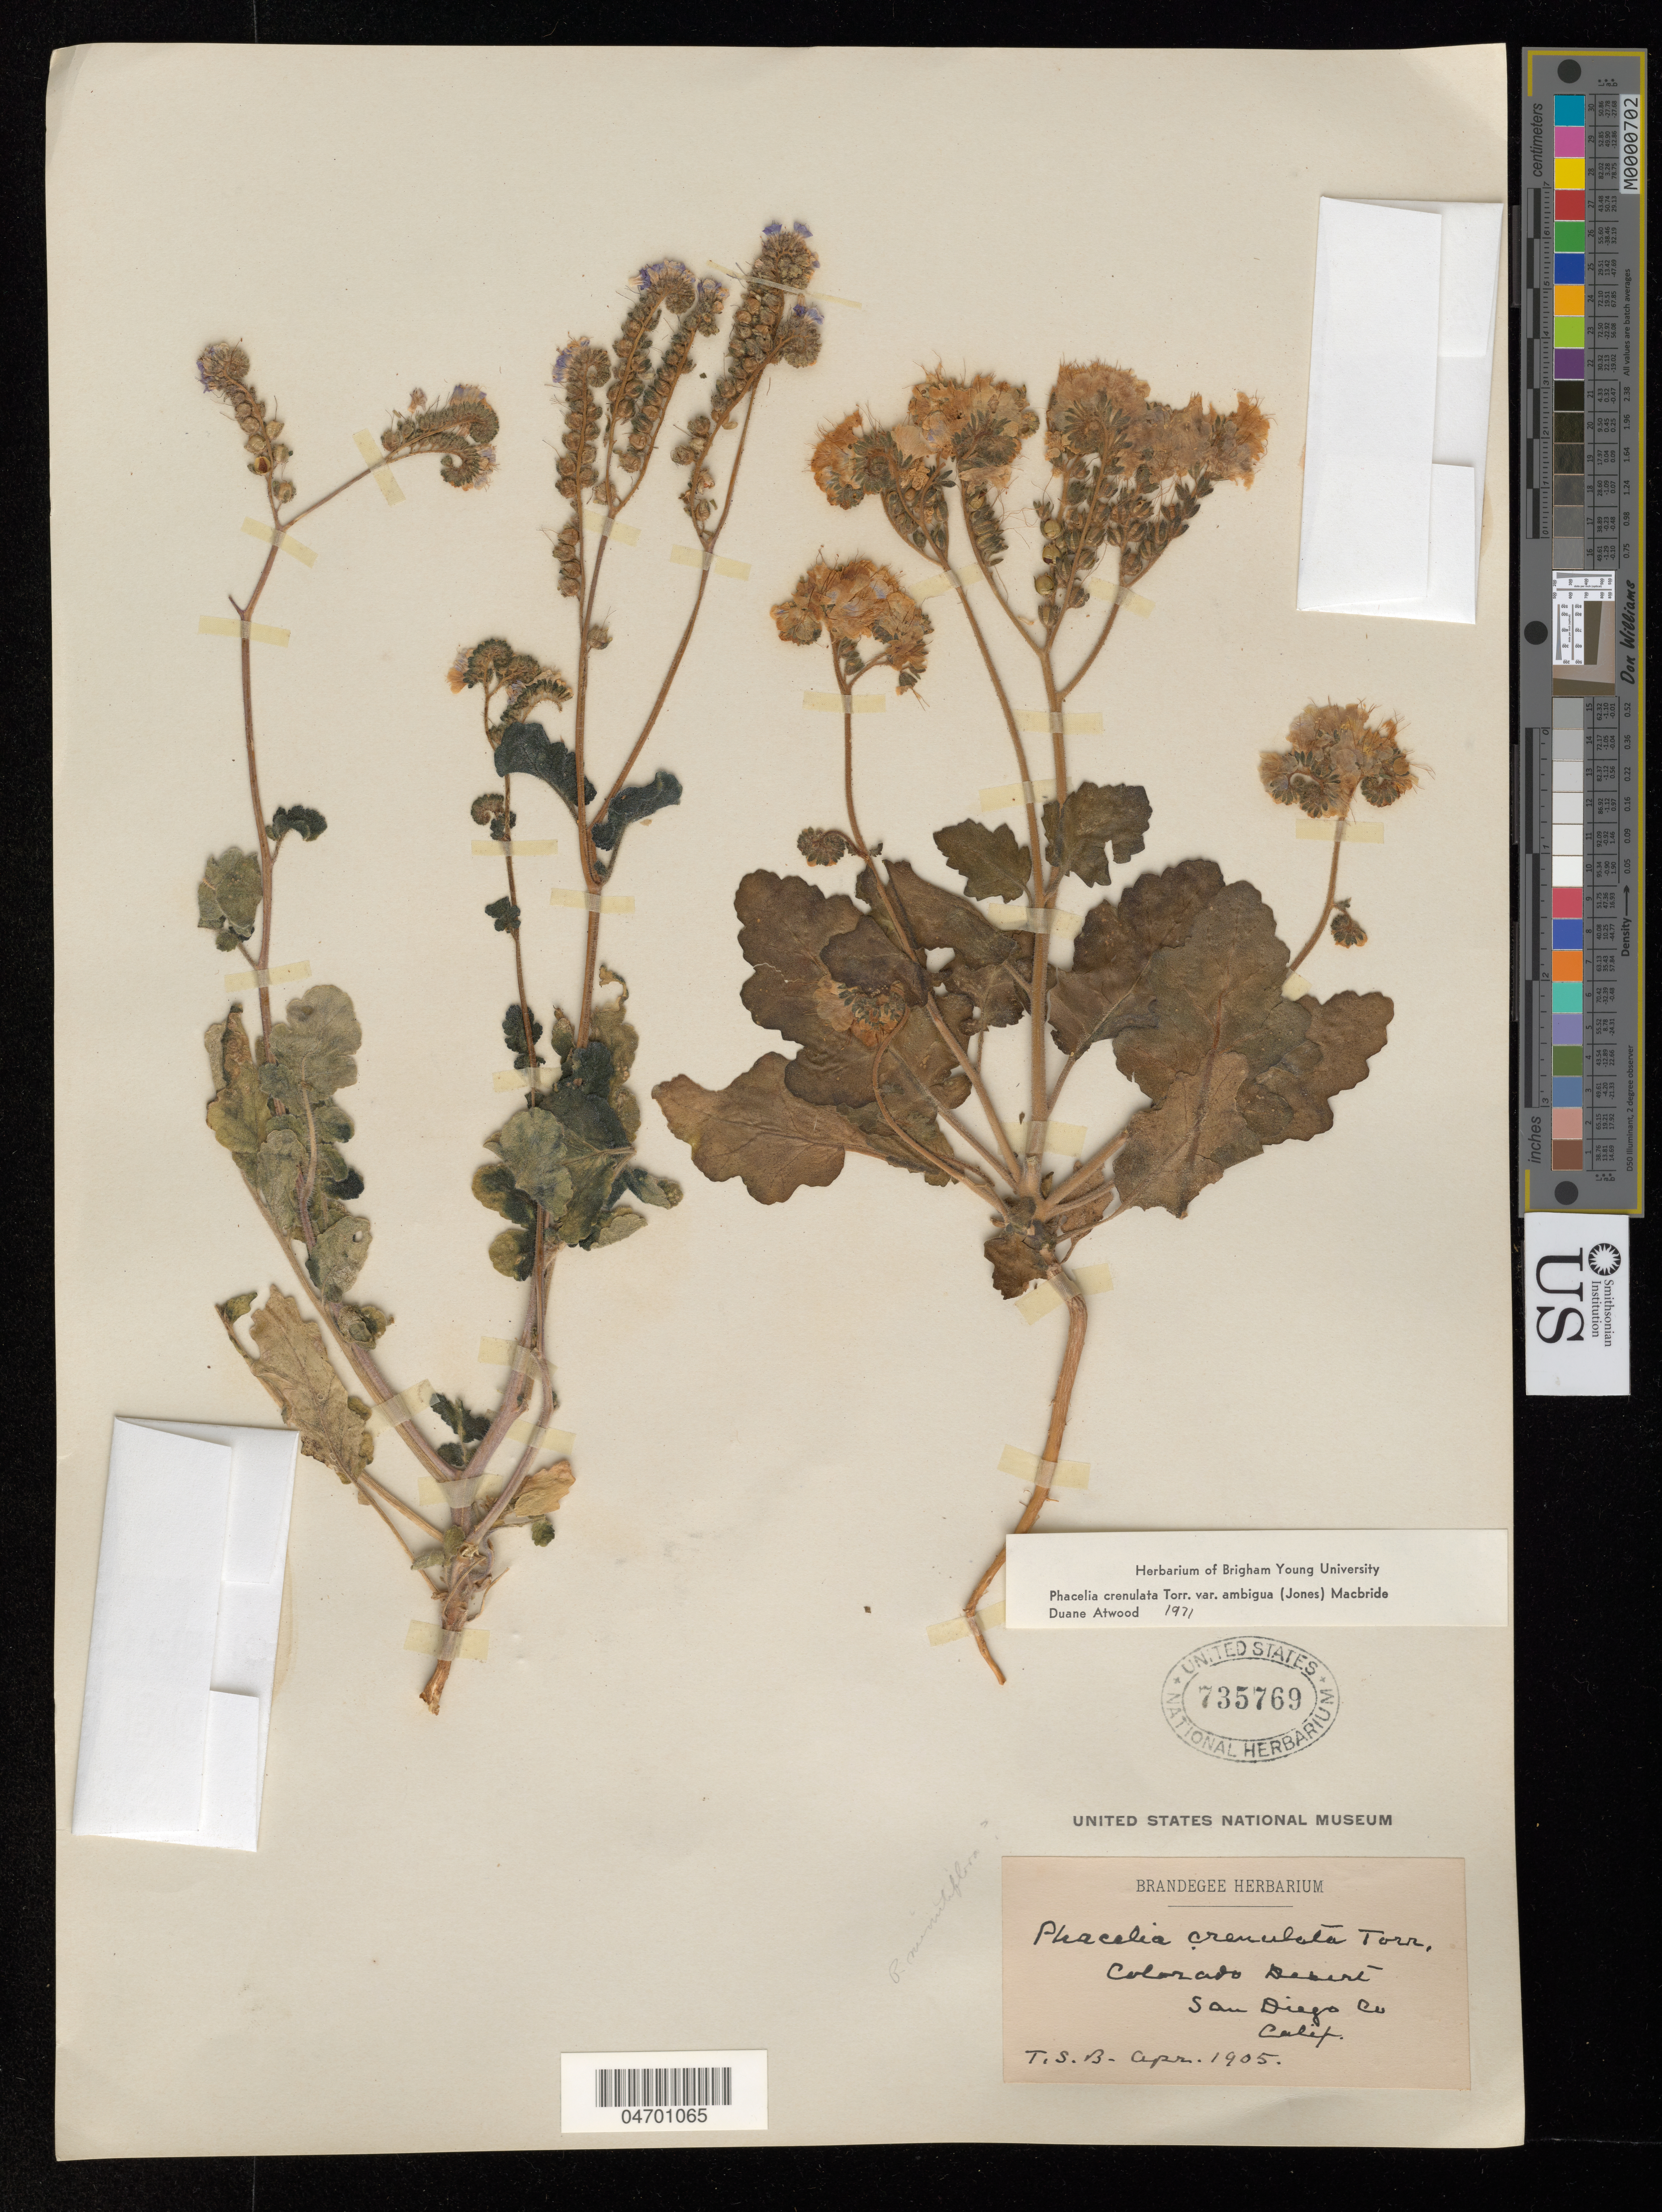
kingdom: Plantae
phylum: Tracheophyta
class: Magnoliopsida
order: Boraginales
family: Hydrophyllaceae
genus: Phacelia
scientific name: Phacelia crenulata var. ambigua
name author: (M.E. Jones) J.F. Macbr.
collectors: T. S. Brandegee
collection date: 1905-04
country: United States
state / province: California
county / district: San Diego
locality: Colorado Desert. San Diego Co.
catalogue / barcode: US 735769